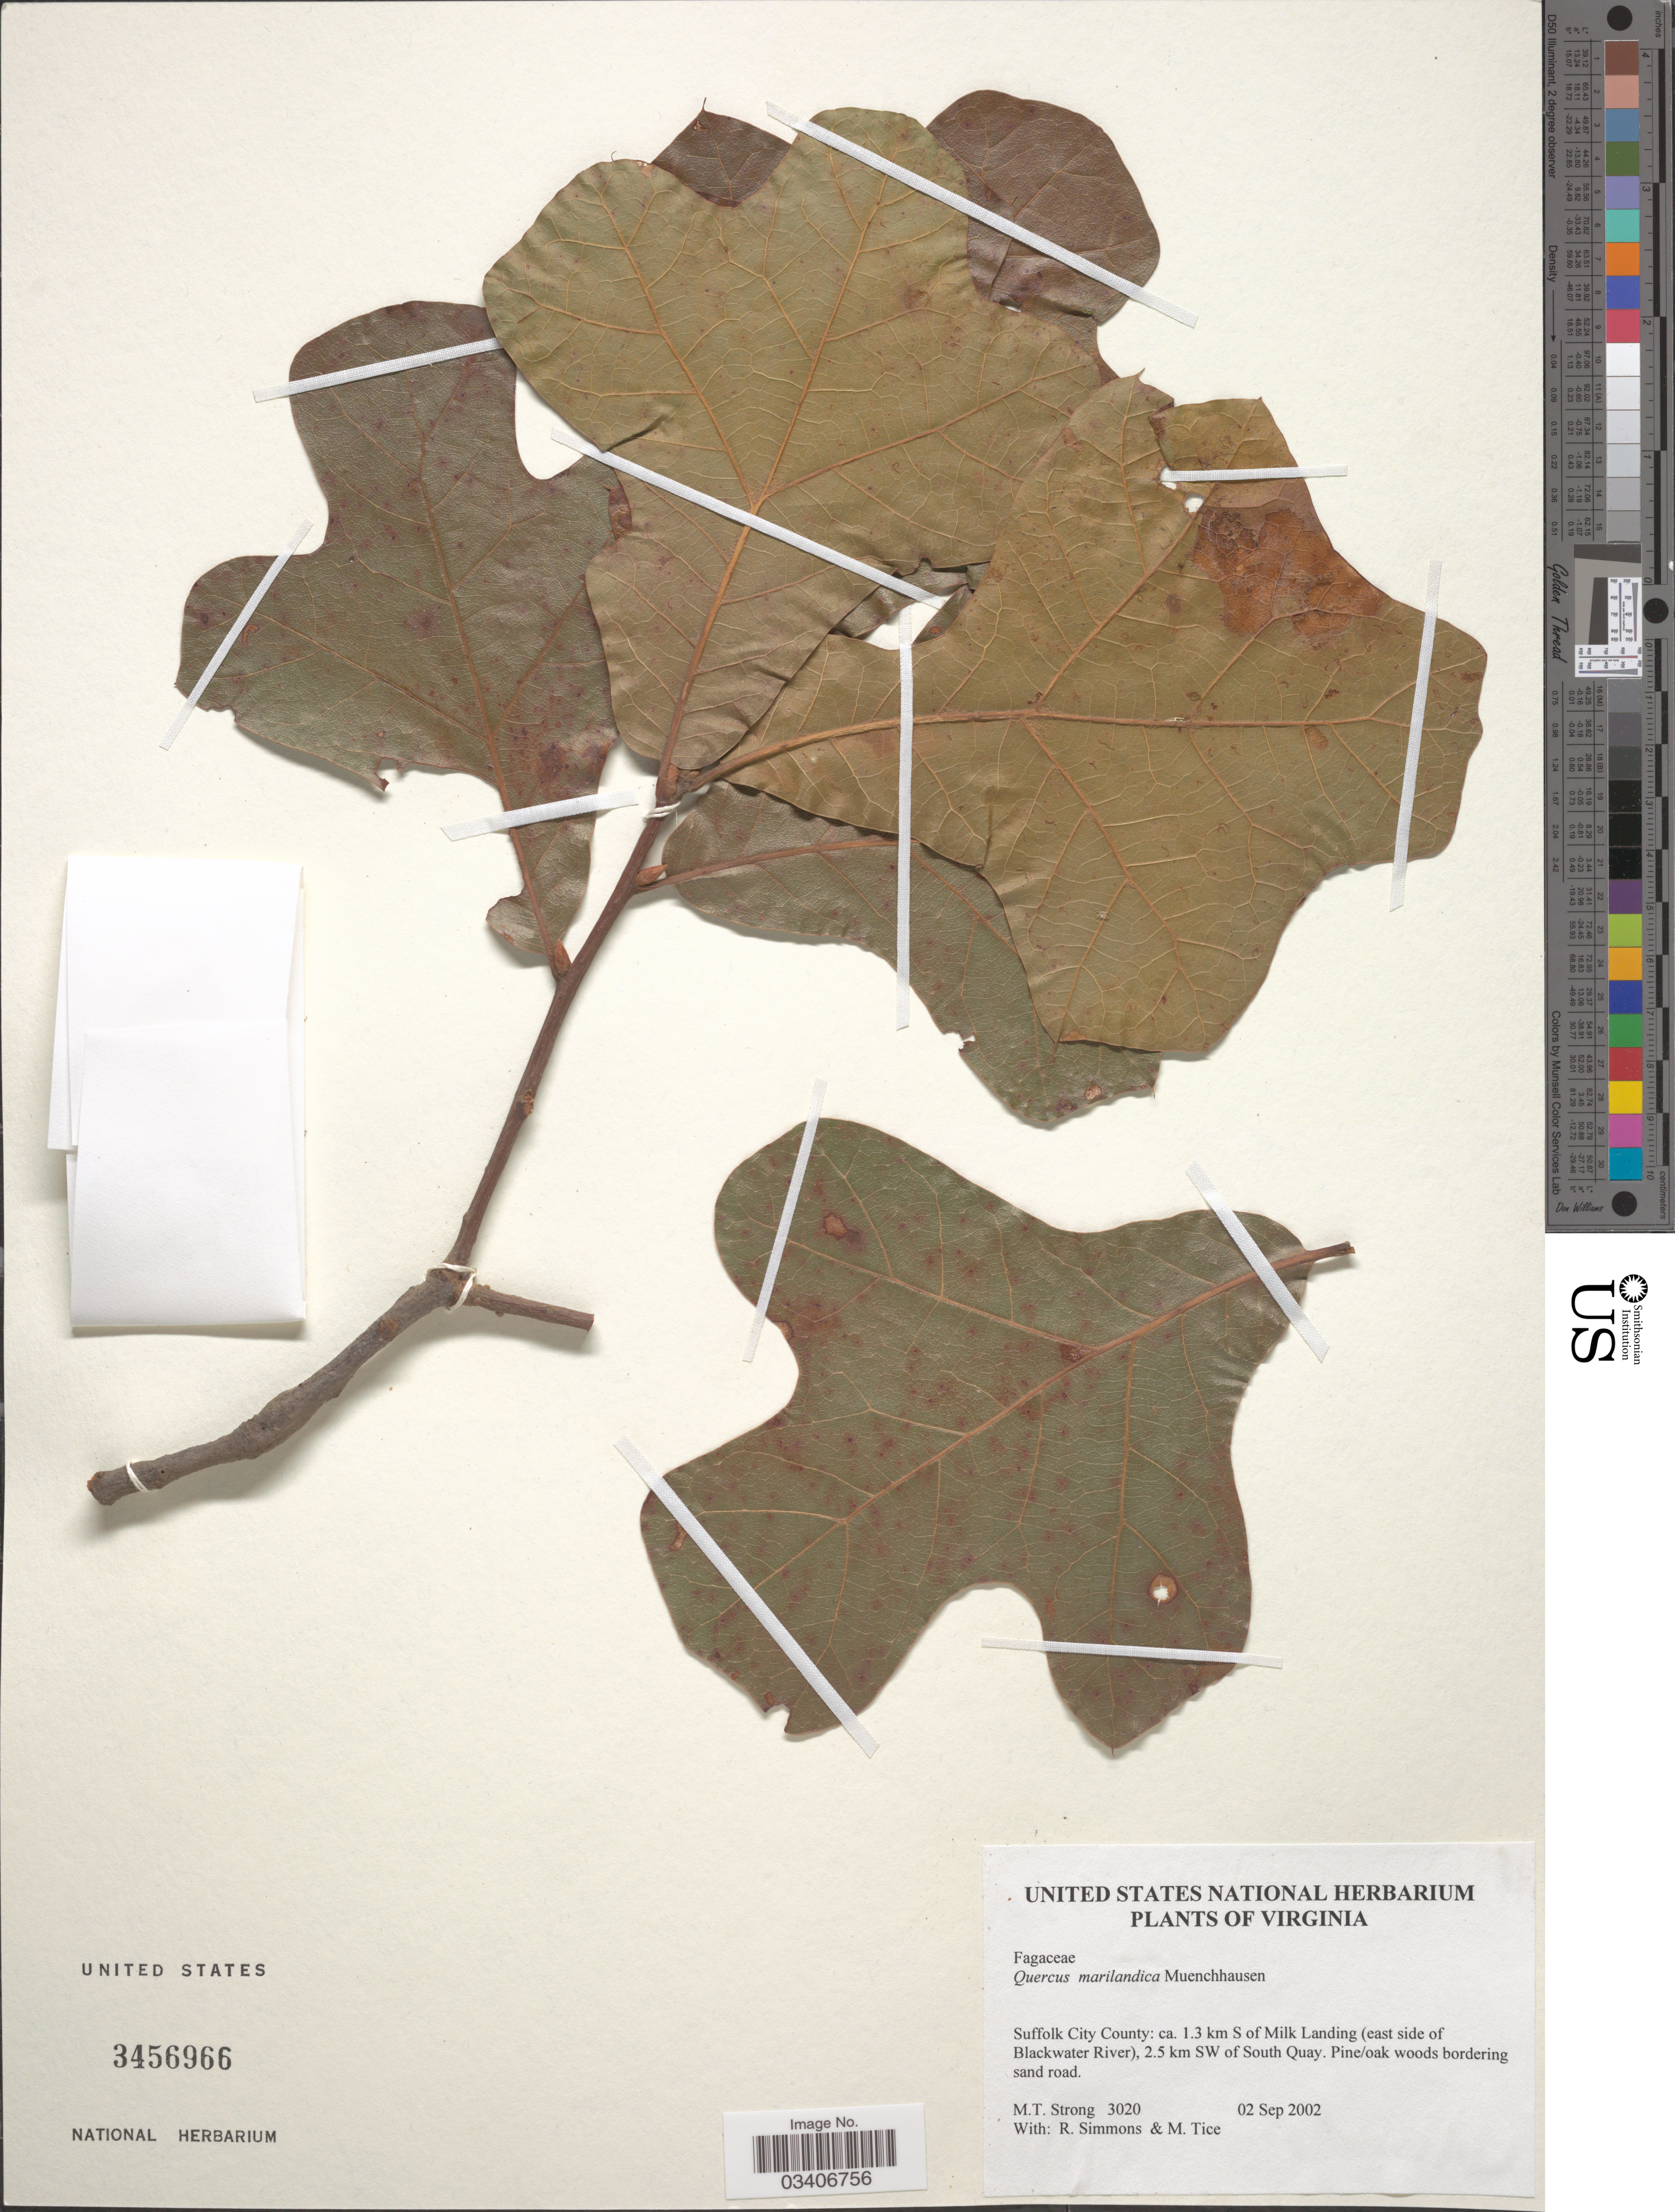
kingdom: Plantae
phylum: Tracheophyta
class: Magnoliopsida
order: Fagales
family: Fagaceae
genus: Quercus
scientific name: Quercus marilandica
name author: (L.) Münchh.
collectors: M. T. Strong, R. Simmons & M. Tice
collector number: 3020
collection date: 2002-09-02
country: United States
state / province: Virginia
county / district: City of Suffolk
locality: Suffolk City County: ca. 1.3 km S of Milk Landing (east side of Blackwater River), 2.5 km SW of South Quay.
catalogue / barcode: US 3456966